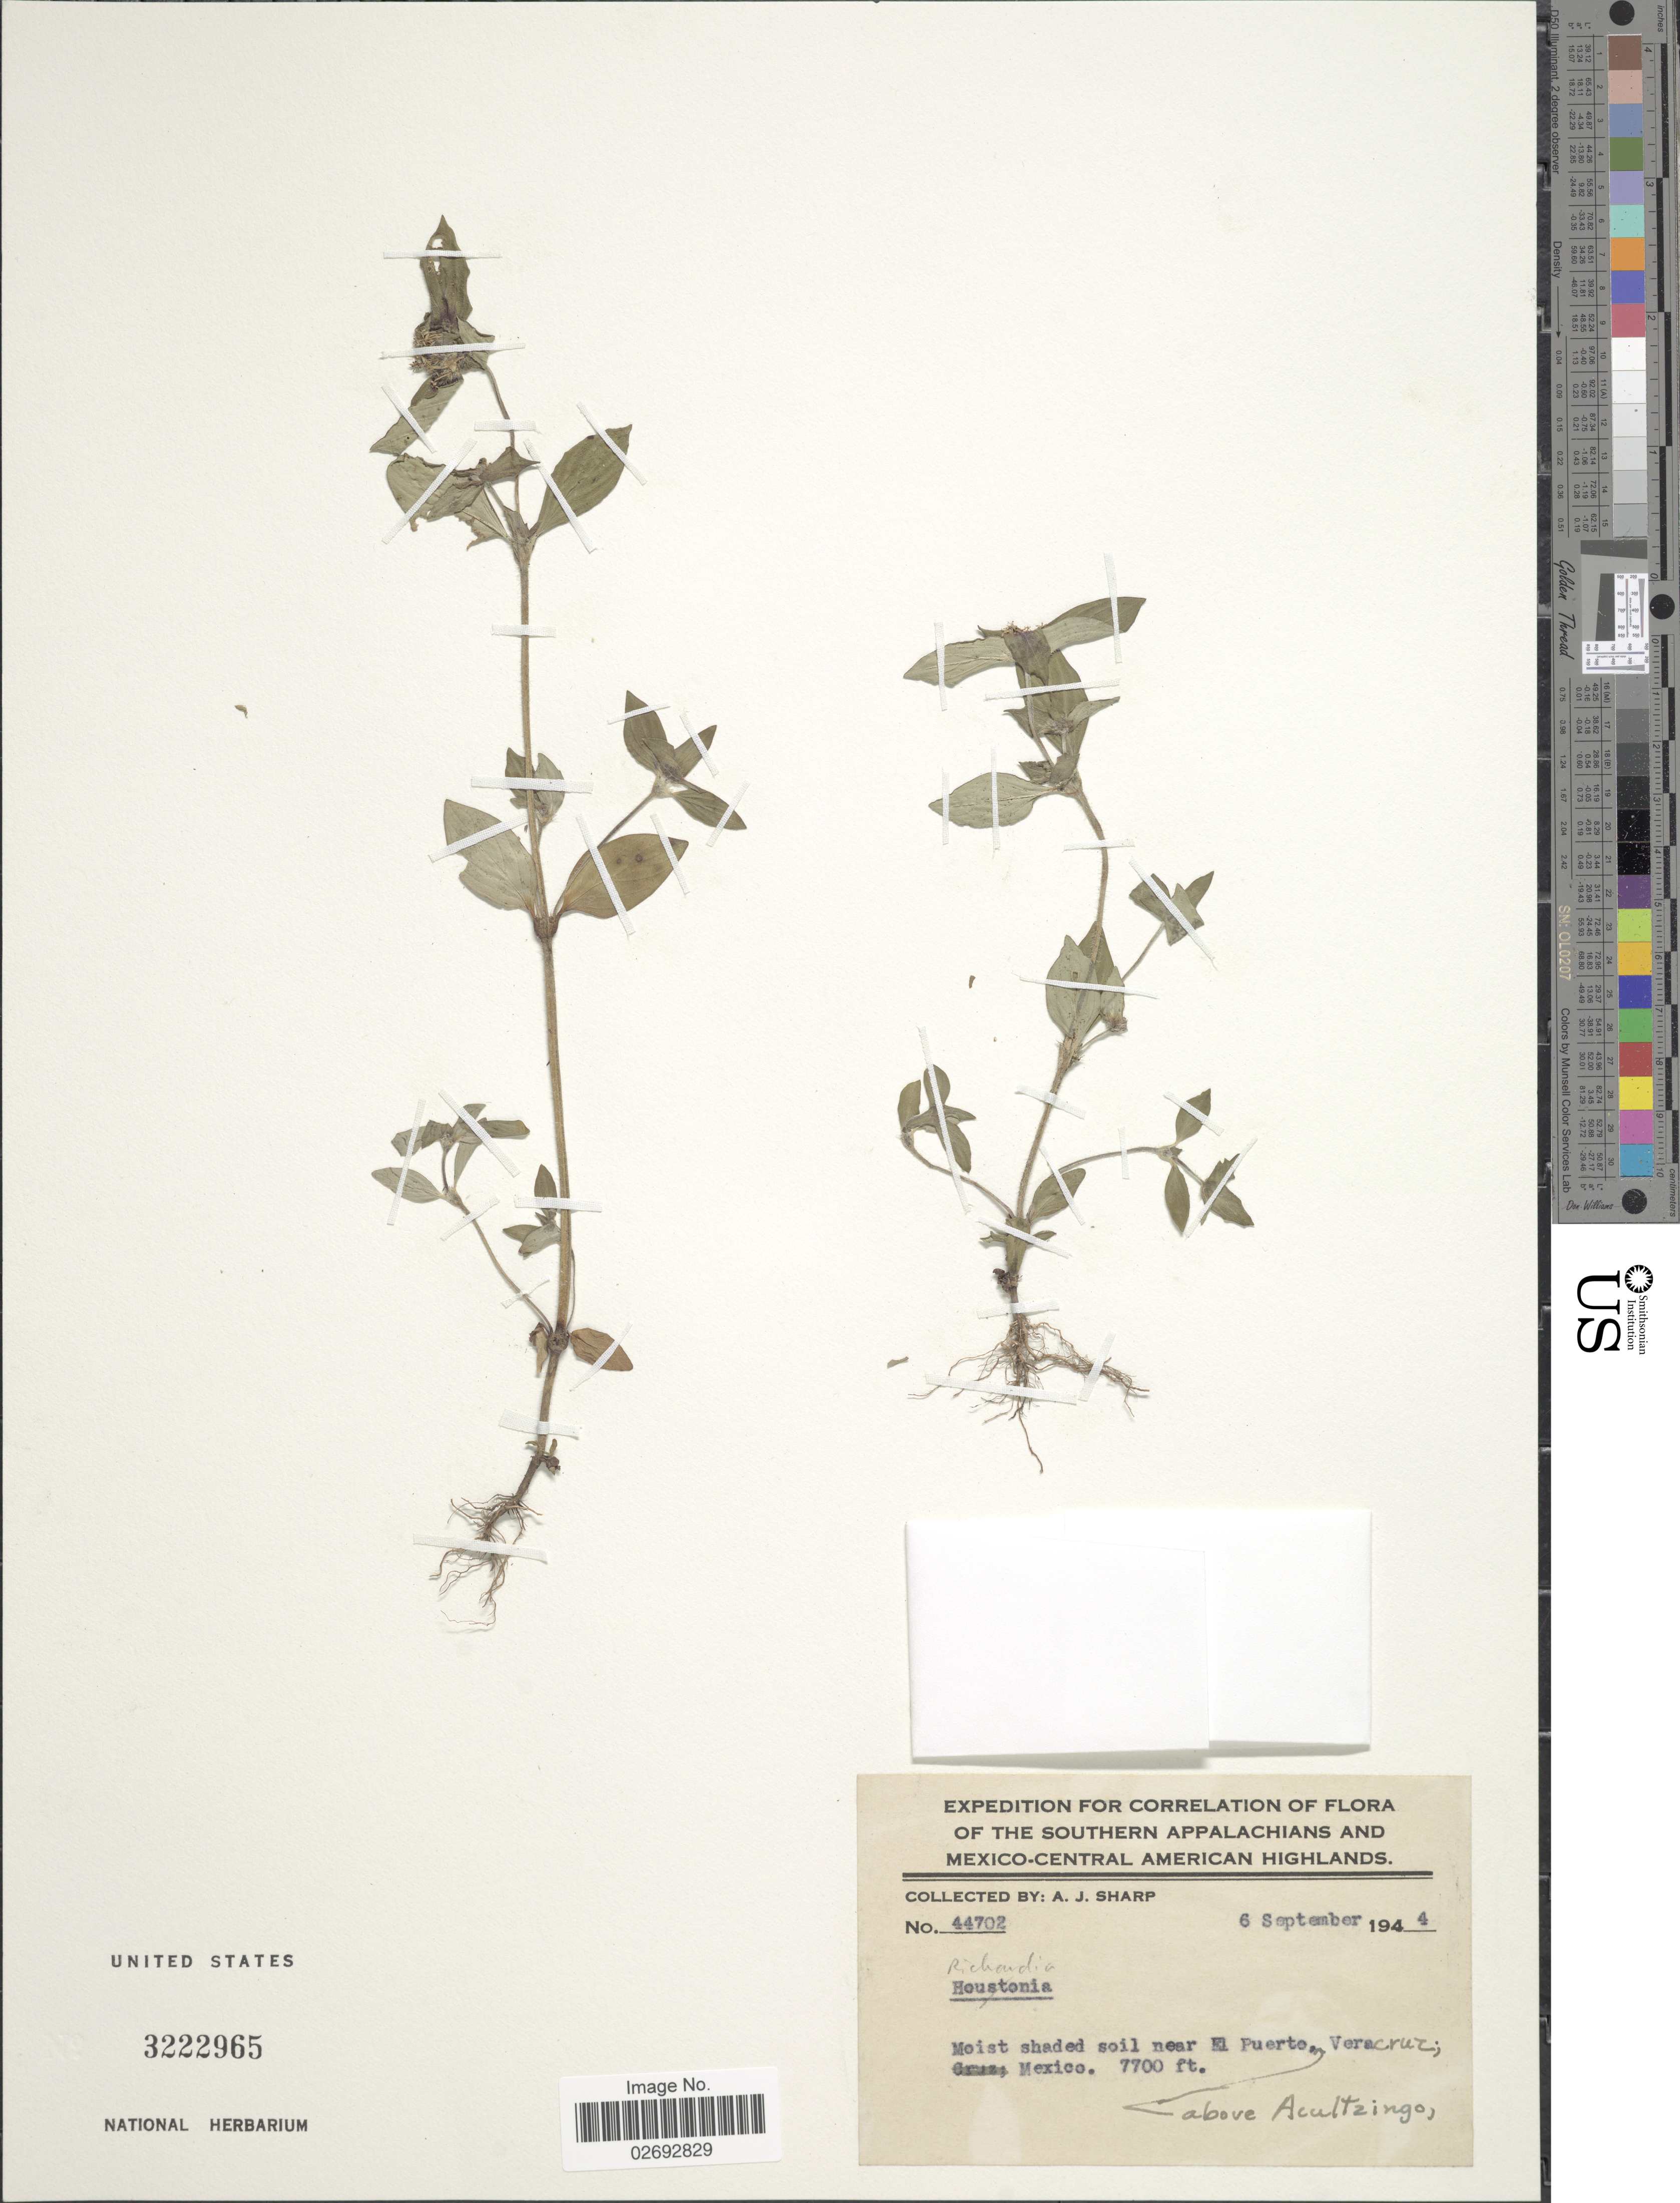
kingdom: Plantae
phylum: Tracheophyta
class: Magnoliopsida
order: Gentianales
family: Rubiaceae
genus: Richardia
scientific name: Richardia sp.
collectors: A. J. Sharp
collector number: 44702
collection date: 1944-09-06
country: Mexico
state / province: Veracruz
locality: Southern Appalachians and Mexico-Central American Highlands. Near El Puerte, Veracruz.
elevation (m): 2347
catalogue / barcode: US 3222965